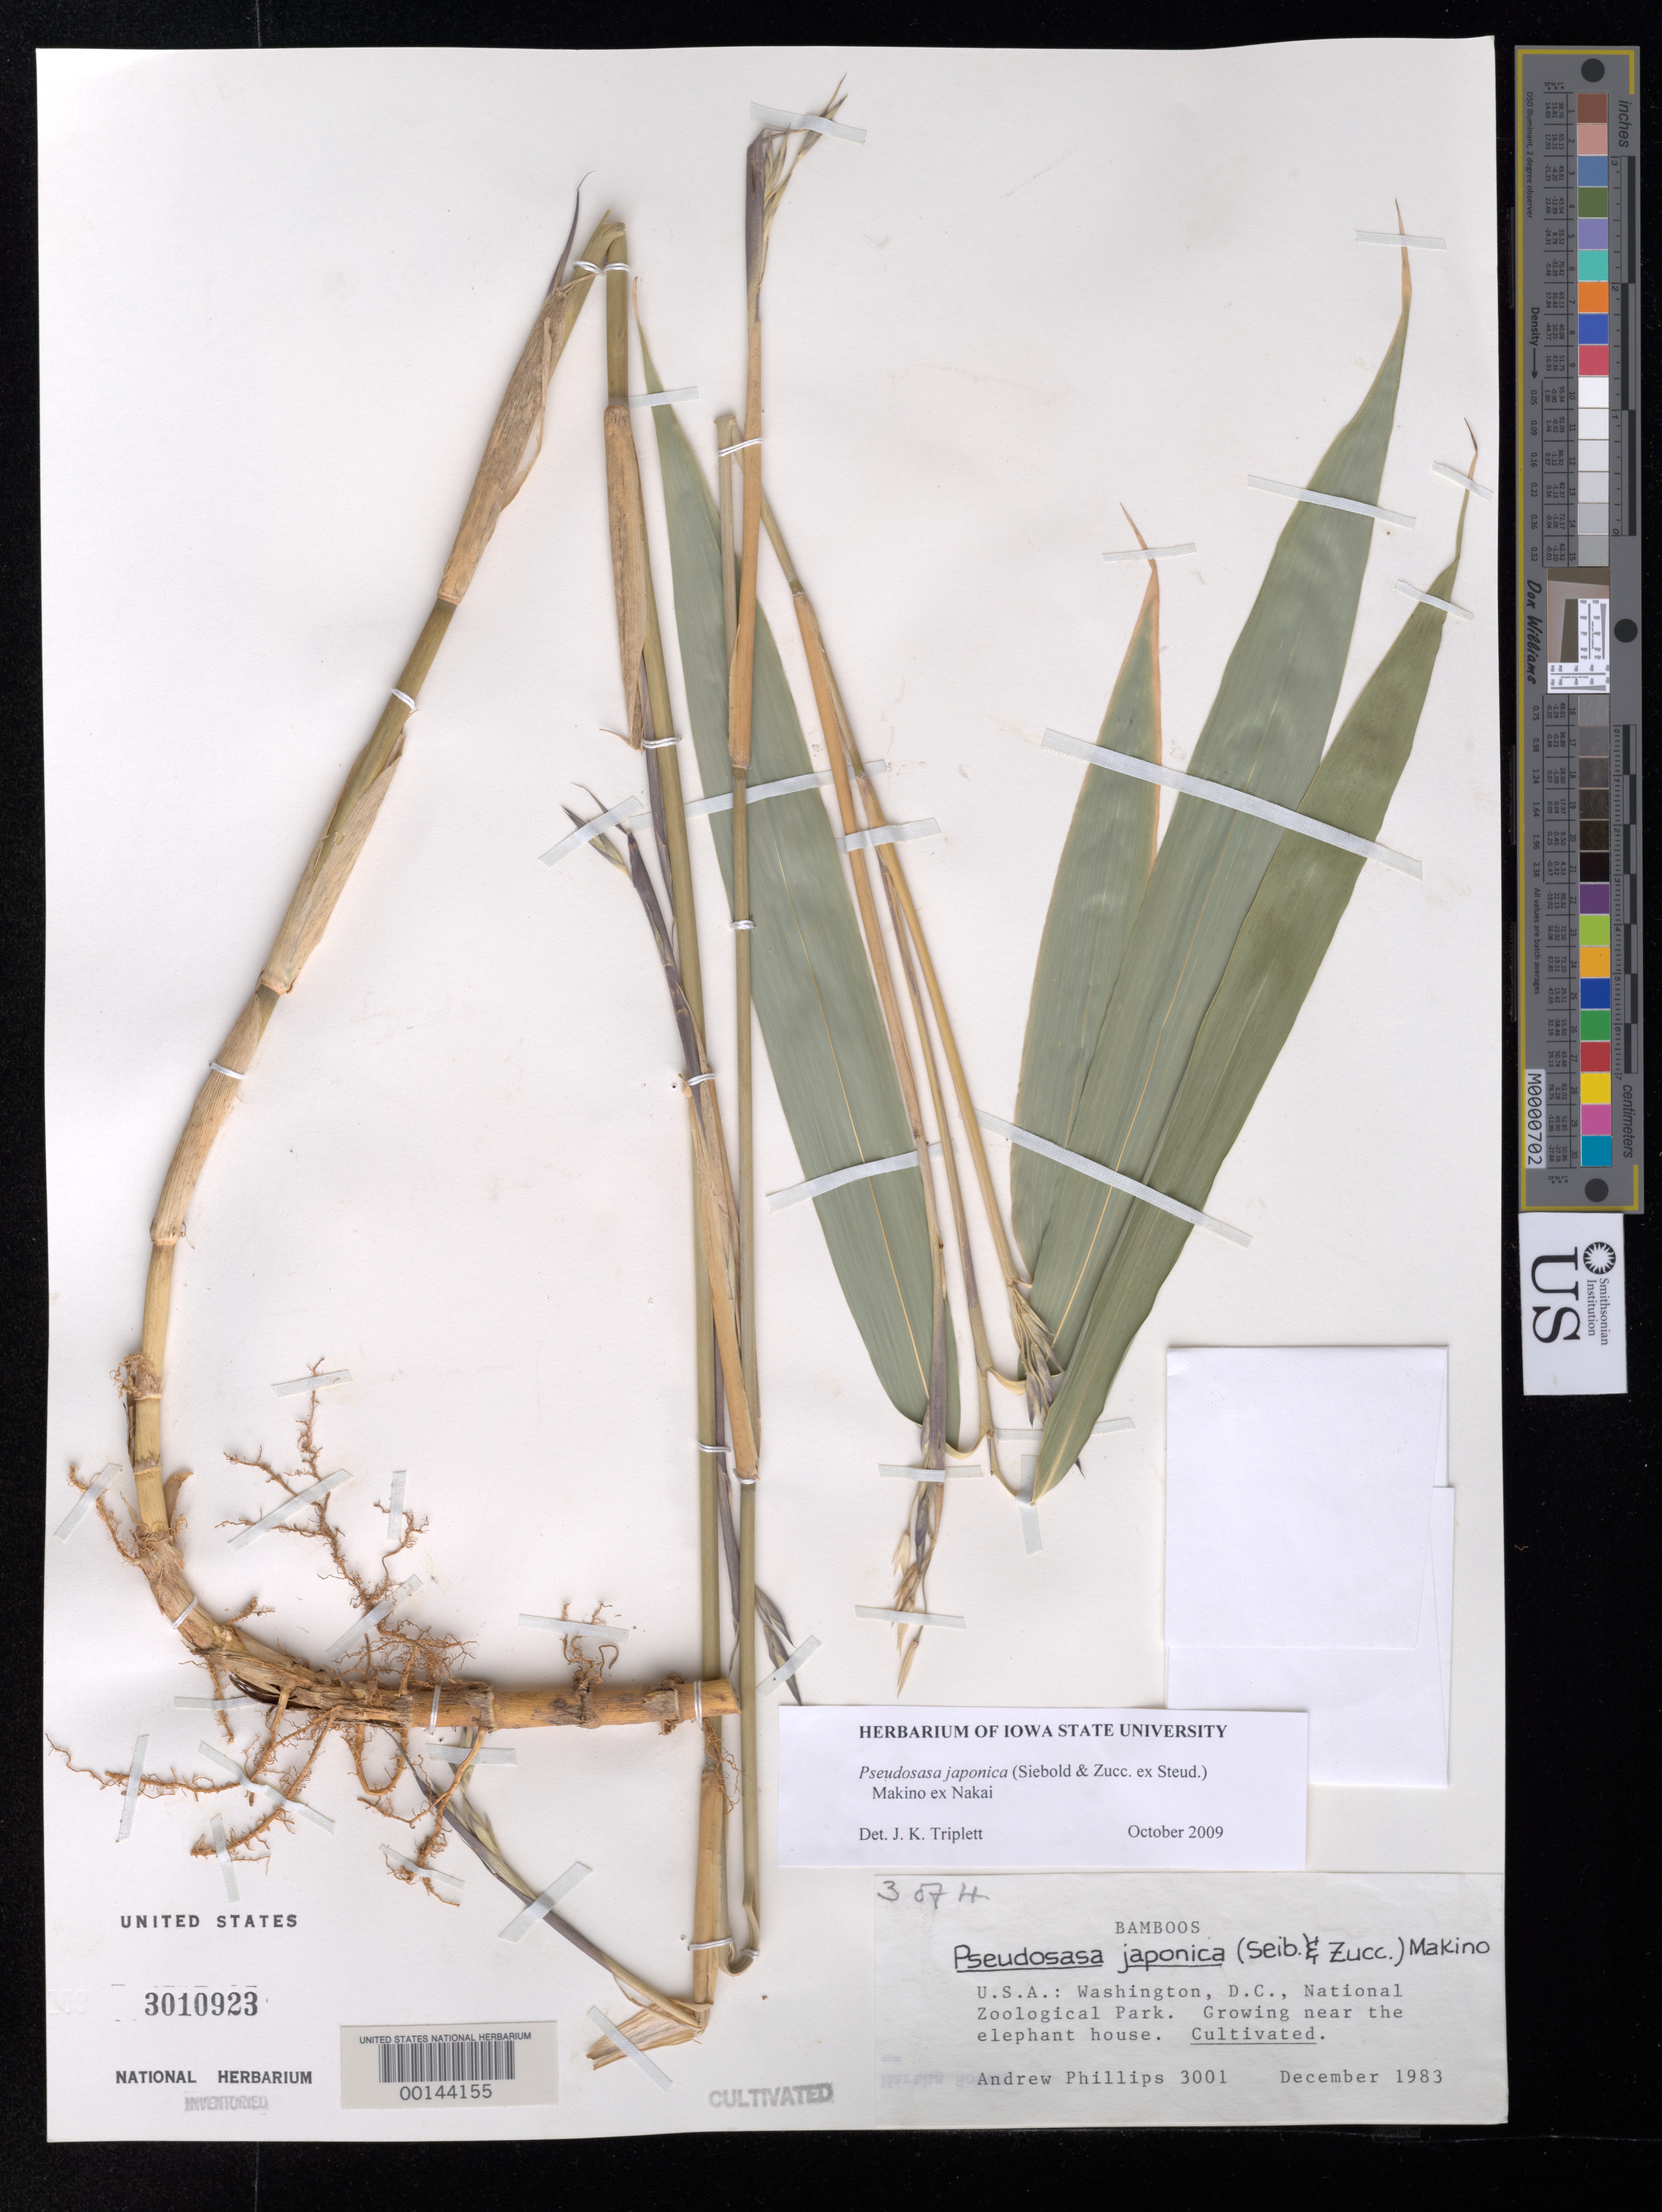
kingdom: Plantae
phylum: Tracheophyta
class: Liliopsida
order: Poales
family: Poaceae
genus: Pseudosasa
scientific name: Pseudosasa japonica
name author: (Siebold & Zucc. ex Steud.) Makino ex Nakai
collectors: A. Phillips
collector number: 3001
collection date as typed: Dec 1983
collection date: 1983-12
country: United States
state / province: District of Columbia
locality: Washington, d.c. zoological park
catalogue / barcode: US 3010923